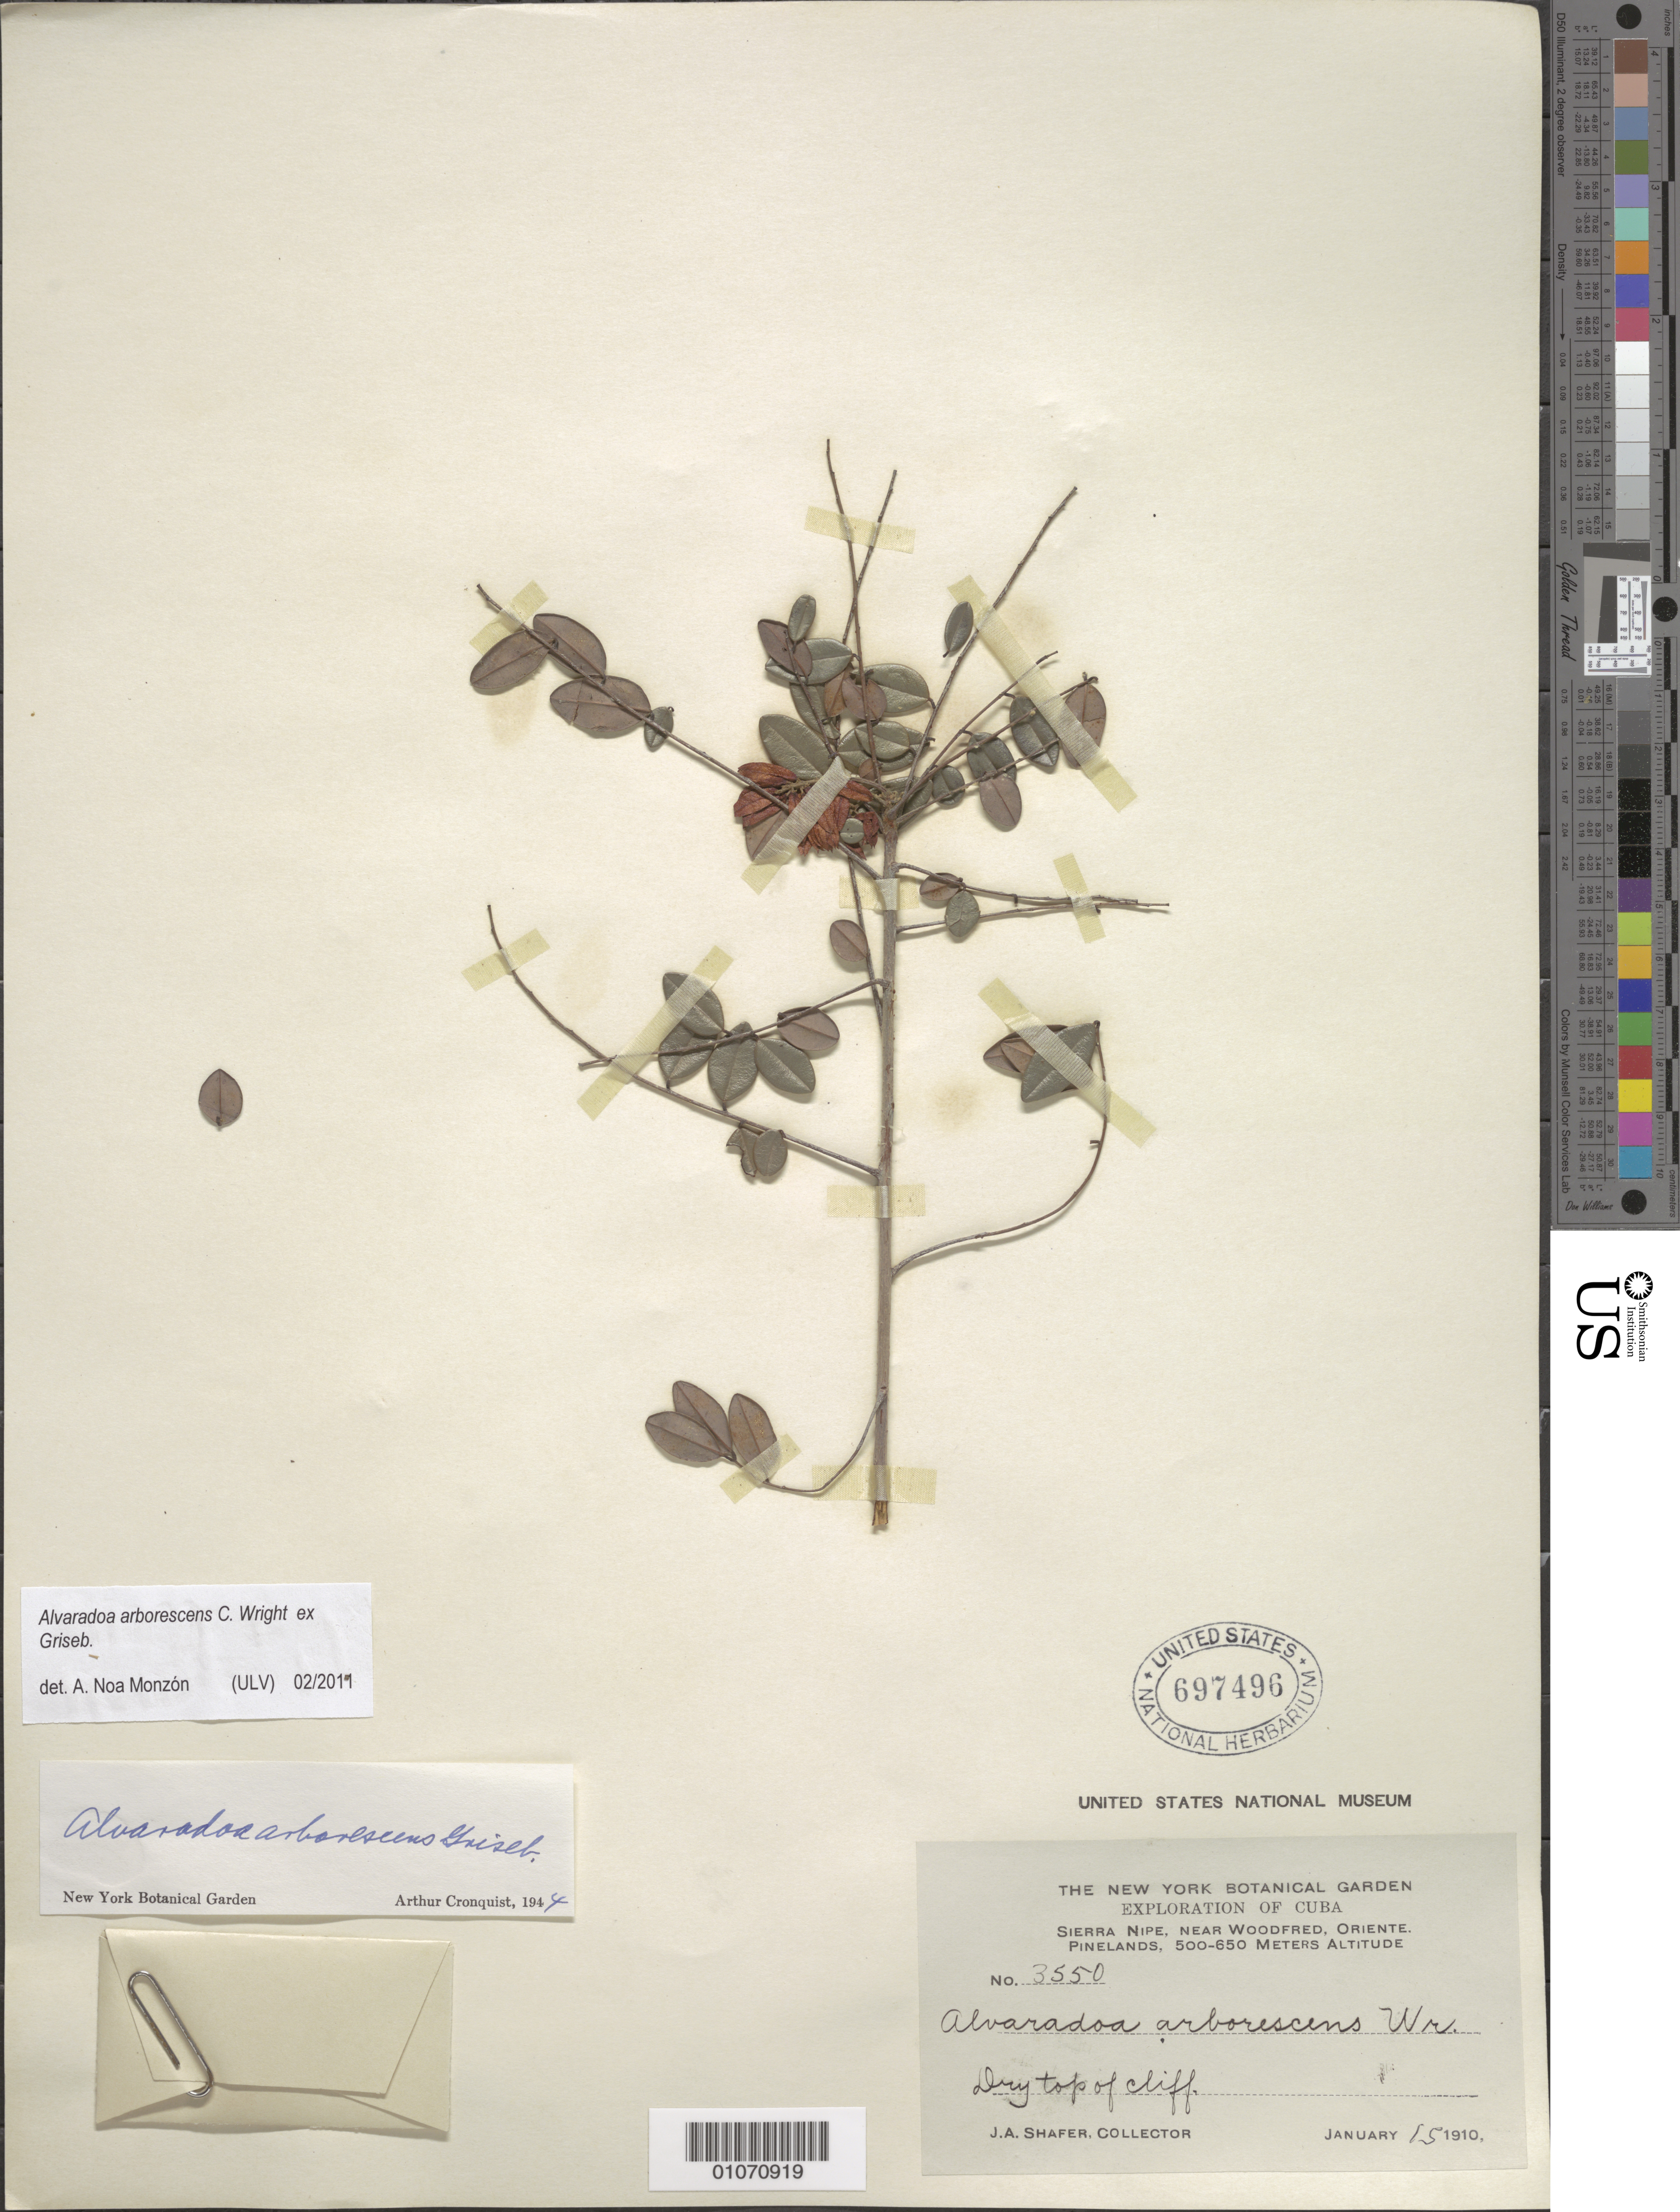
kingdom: Plantae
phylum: Tracheophyta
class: Magnoliopsida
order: Picramniales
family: Picramniaceae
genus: Alvaradoa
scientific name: Alvaradoa arborescens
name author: C. Wright in Griseb.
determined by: Noa Monzón, A.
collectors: J. A. Shafer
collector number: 3550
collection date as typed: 15 Jan 1910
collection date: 1910-01-15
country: Cuba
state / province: Holguín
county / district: Dry forest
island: Cuba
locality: Sierra Nipe, near Woodfred [Oriente]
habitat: Pinelands; dry top of cliff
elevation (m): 500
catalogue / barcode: US 697496